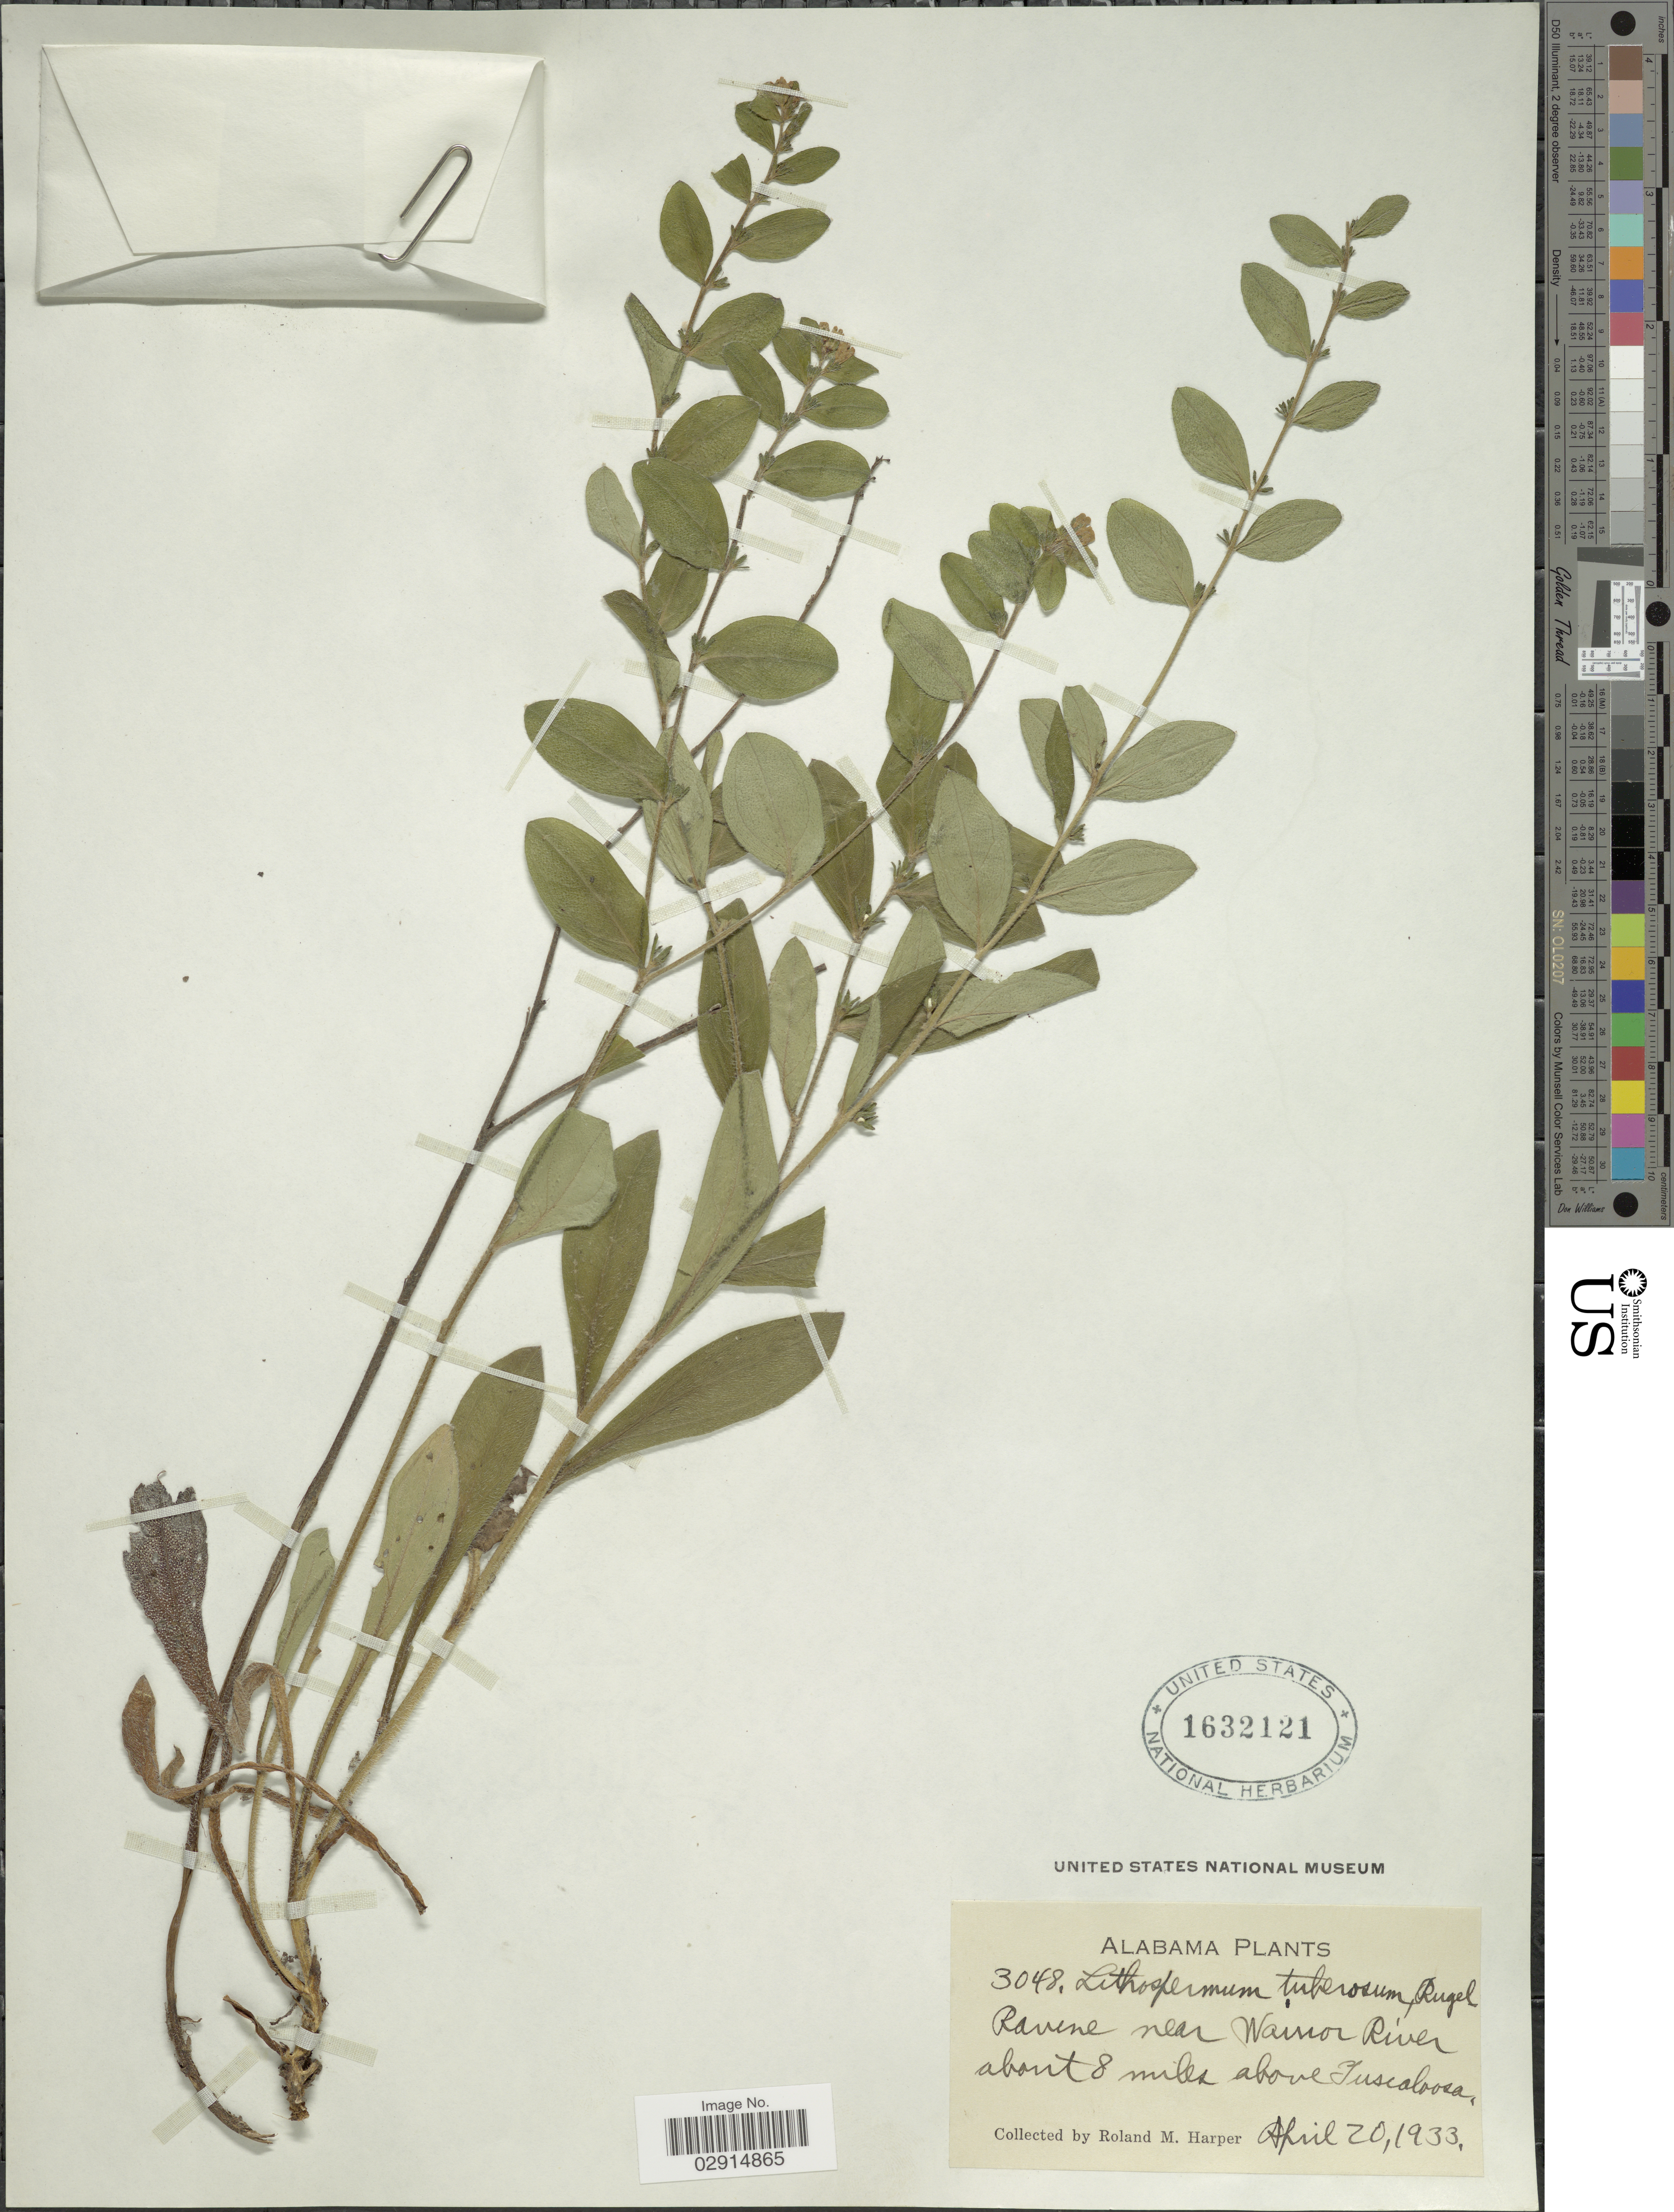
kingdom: Plantae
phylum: Tracheophyta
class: Magnoliopsida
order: Boraginales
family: Boraginaceae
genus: Lithospermum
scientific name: Lithospermum tuberosum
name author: Rugel ex DC.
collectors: R. M. Harper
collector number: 3048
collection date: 1933-04-20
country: United States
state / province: Alabama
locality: Ravine near Warrior River about 8 miles above Tuscaloosa. Alabama.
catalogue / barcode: US 1632121